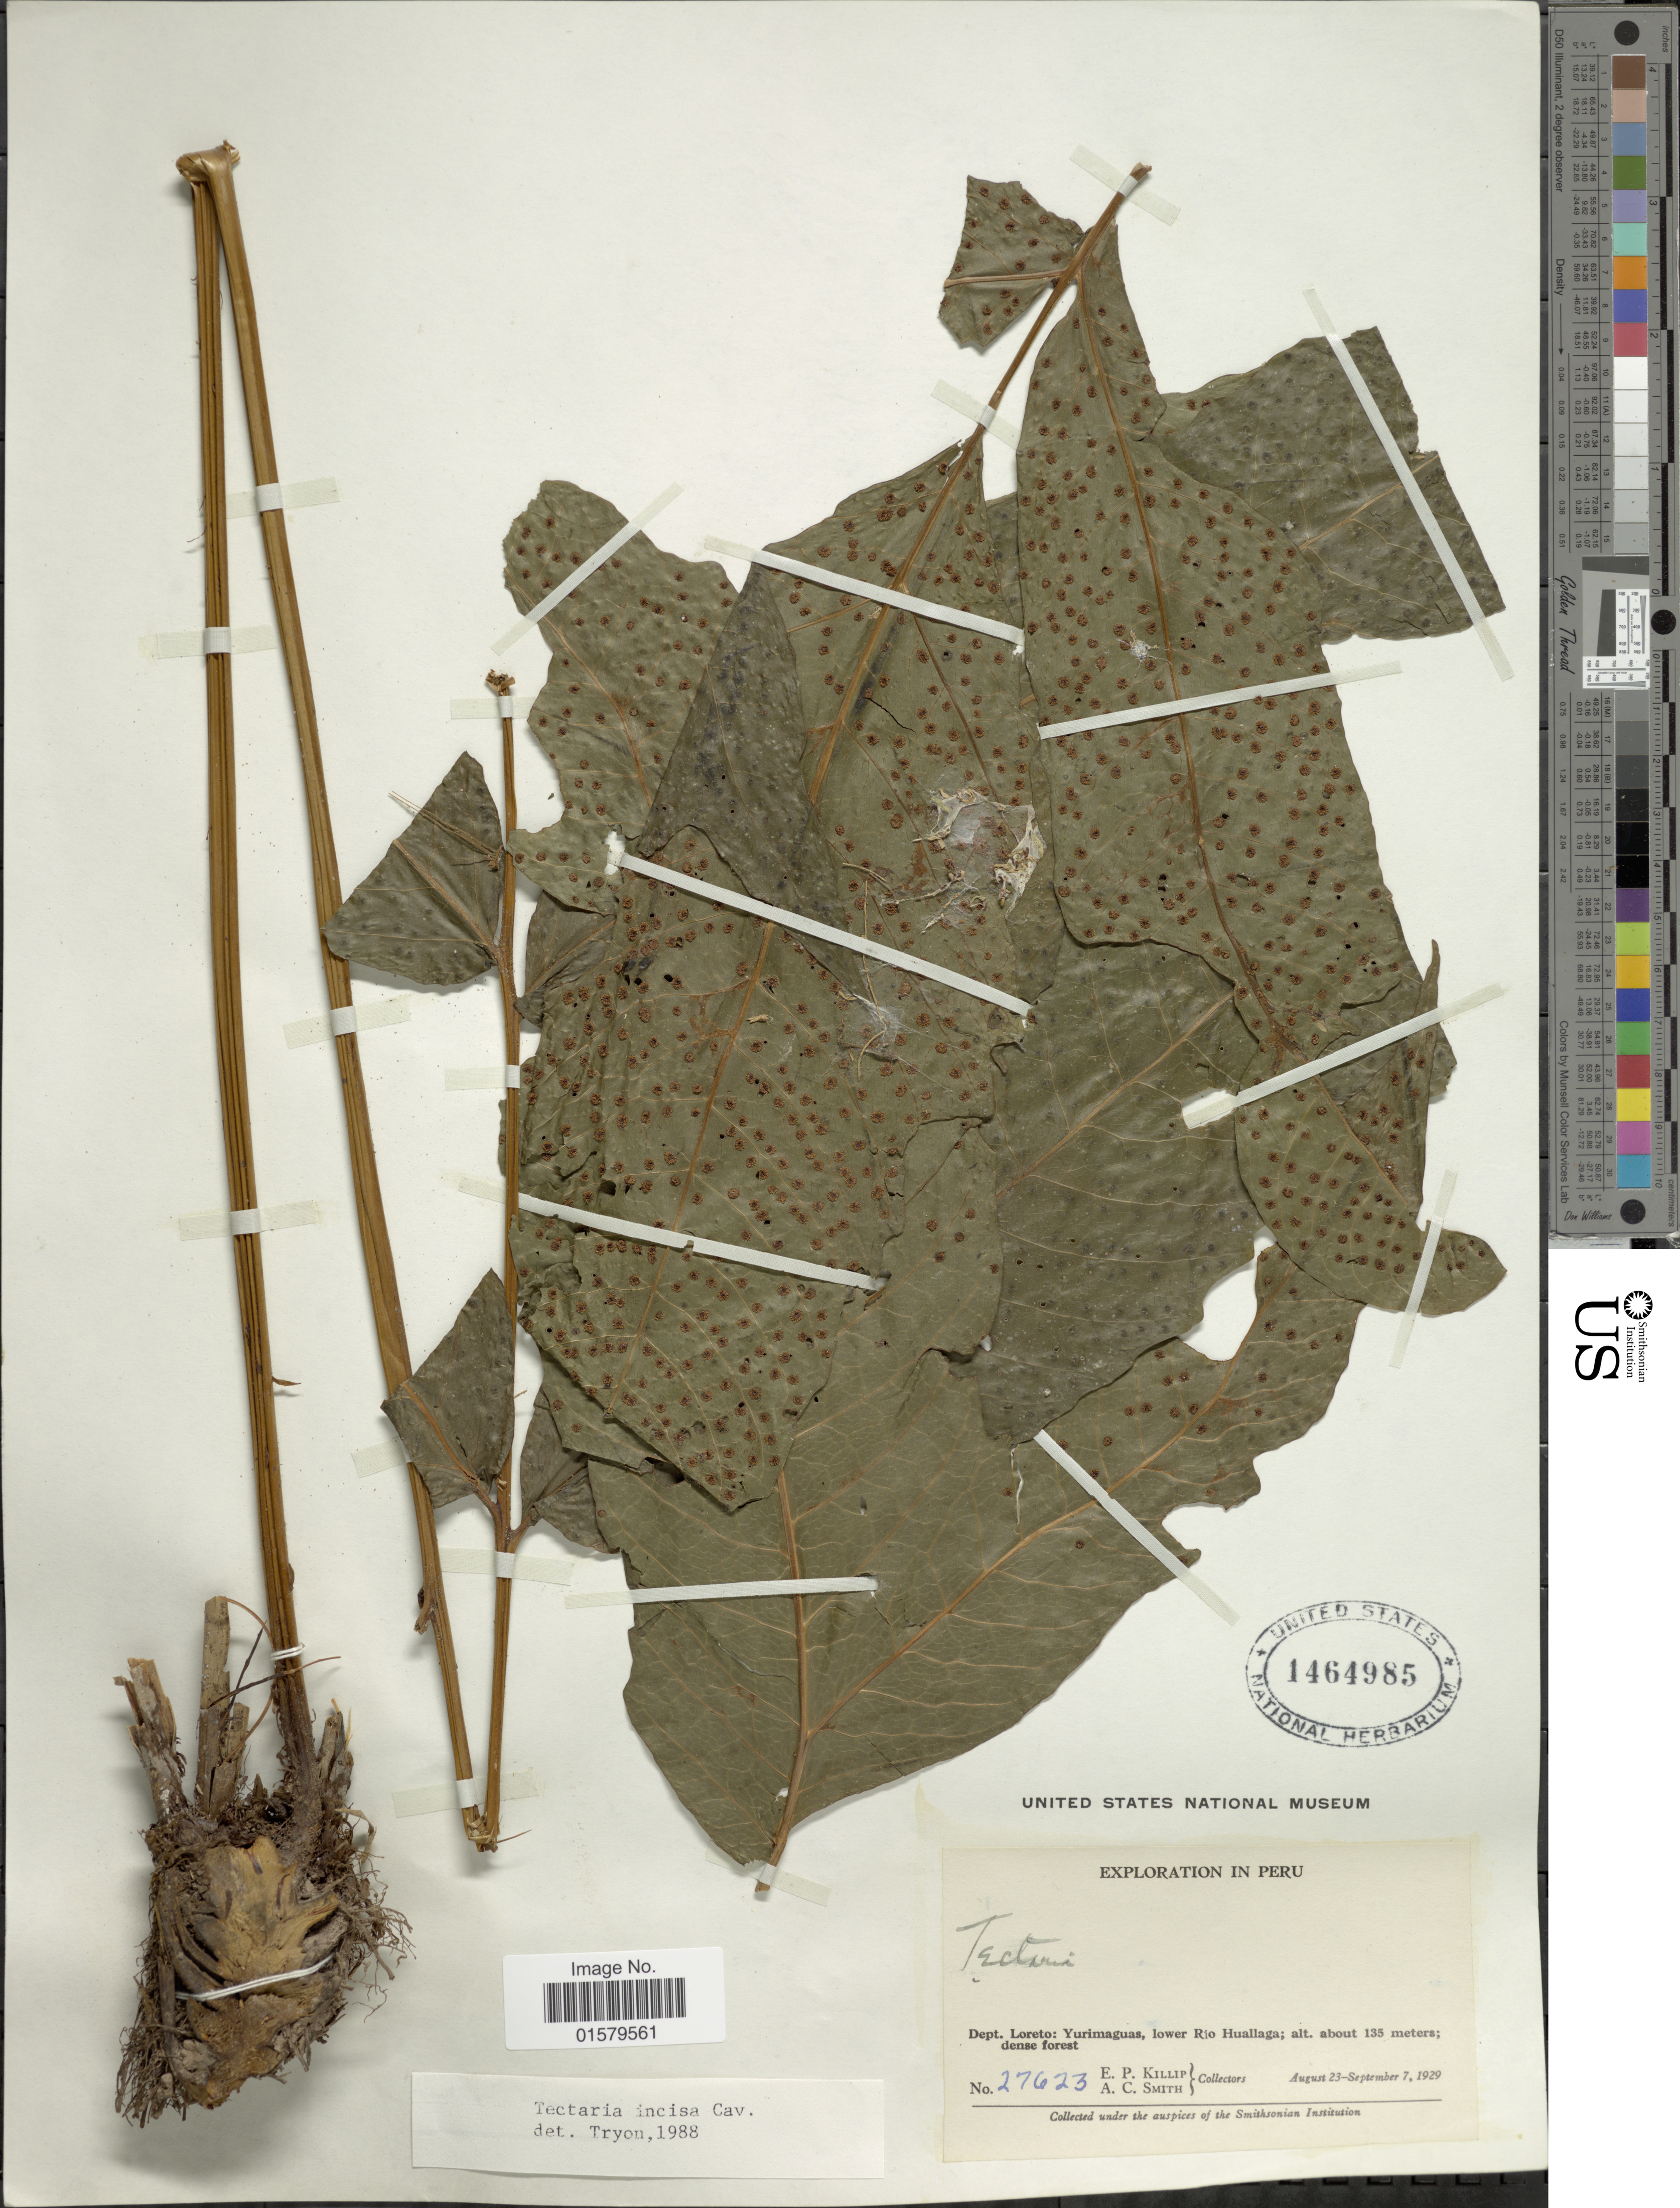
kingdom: Plantae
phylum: Tracheophyta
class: Polypodiopsida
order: Polypodiales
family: Tectariaceae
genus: Tectaria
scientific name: Tectaria andina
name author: (Baker) C. Chr.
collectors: E. P. Killip & A. C. Smith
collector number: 27623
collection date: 1929-08-23/1929-09-07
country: Peru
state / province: Loreto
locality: Yurimaguas, lower Rio Huallaga; dense forest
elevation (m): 135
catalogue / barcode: US 1464985